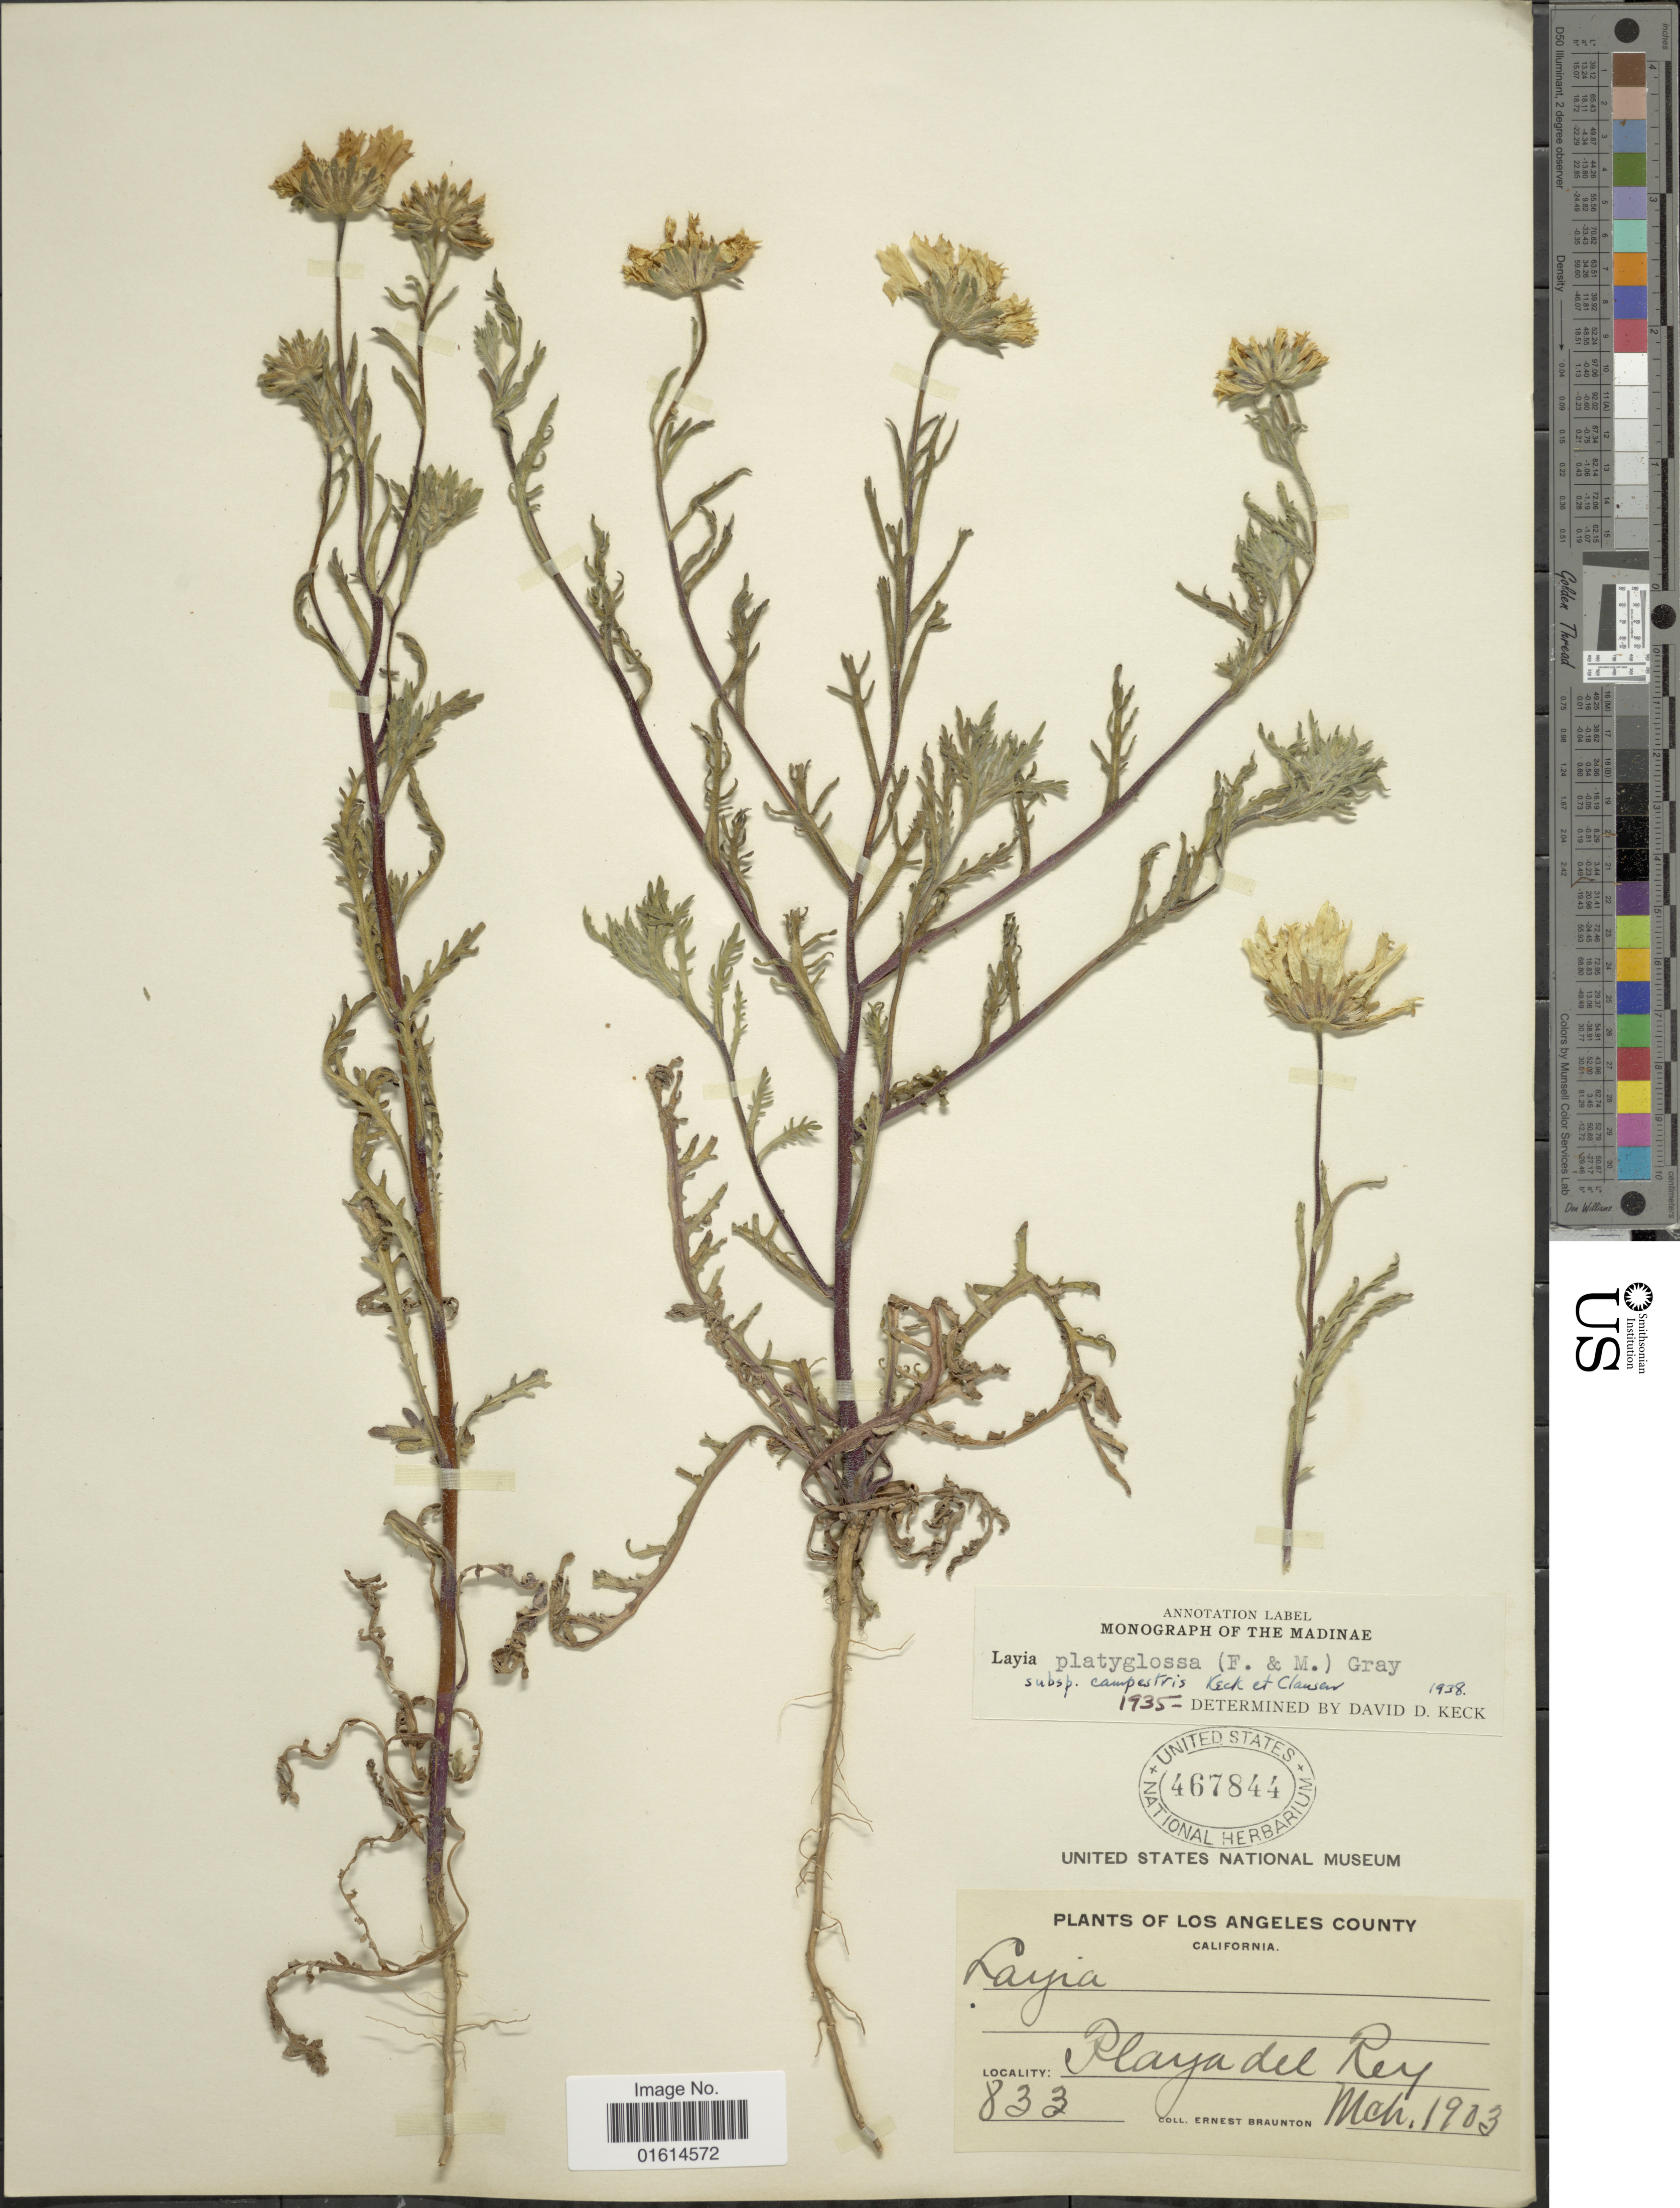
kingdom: Plantae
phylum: Tracheophyta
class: Magnoliopsida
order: Asterales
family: Asteraceae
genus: Layia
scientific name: Layia platyglossa subsp. campestris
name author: D.D. Keck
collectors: E. Braunton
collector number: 833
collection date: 1903-03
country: United States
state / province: California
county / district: Los Angeles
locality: Los Angeles County, Playa del Rey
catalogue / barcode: US 467844